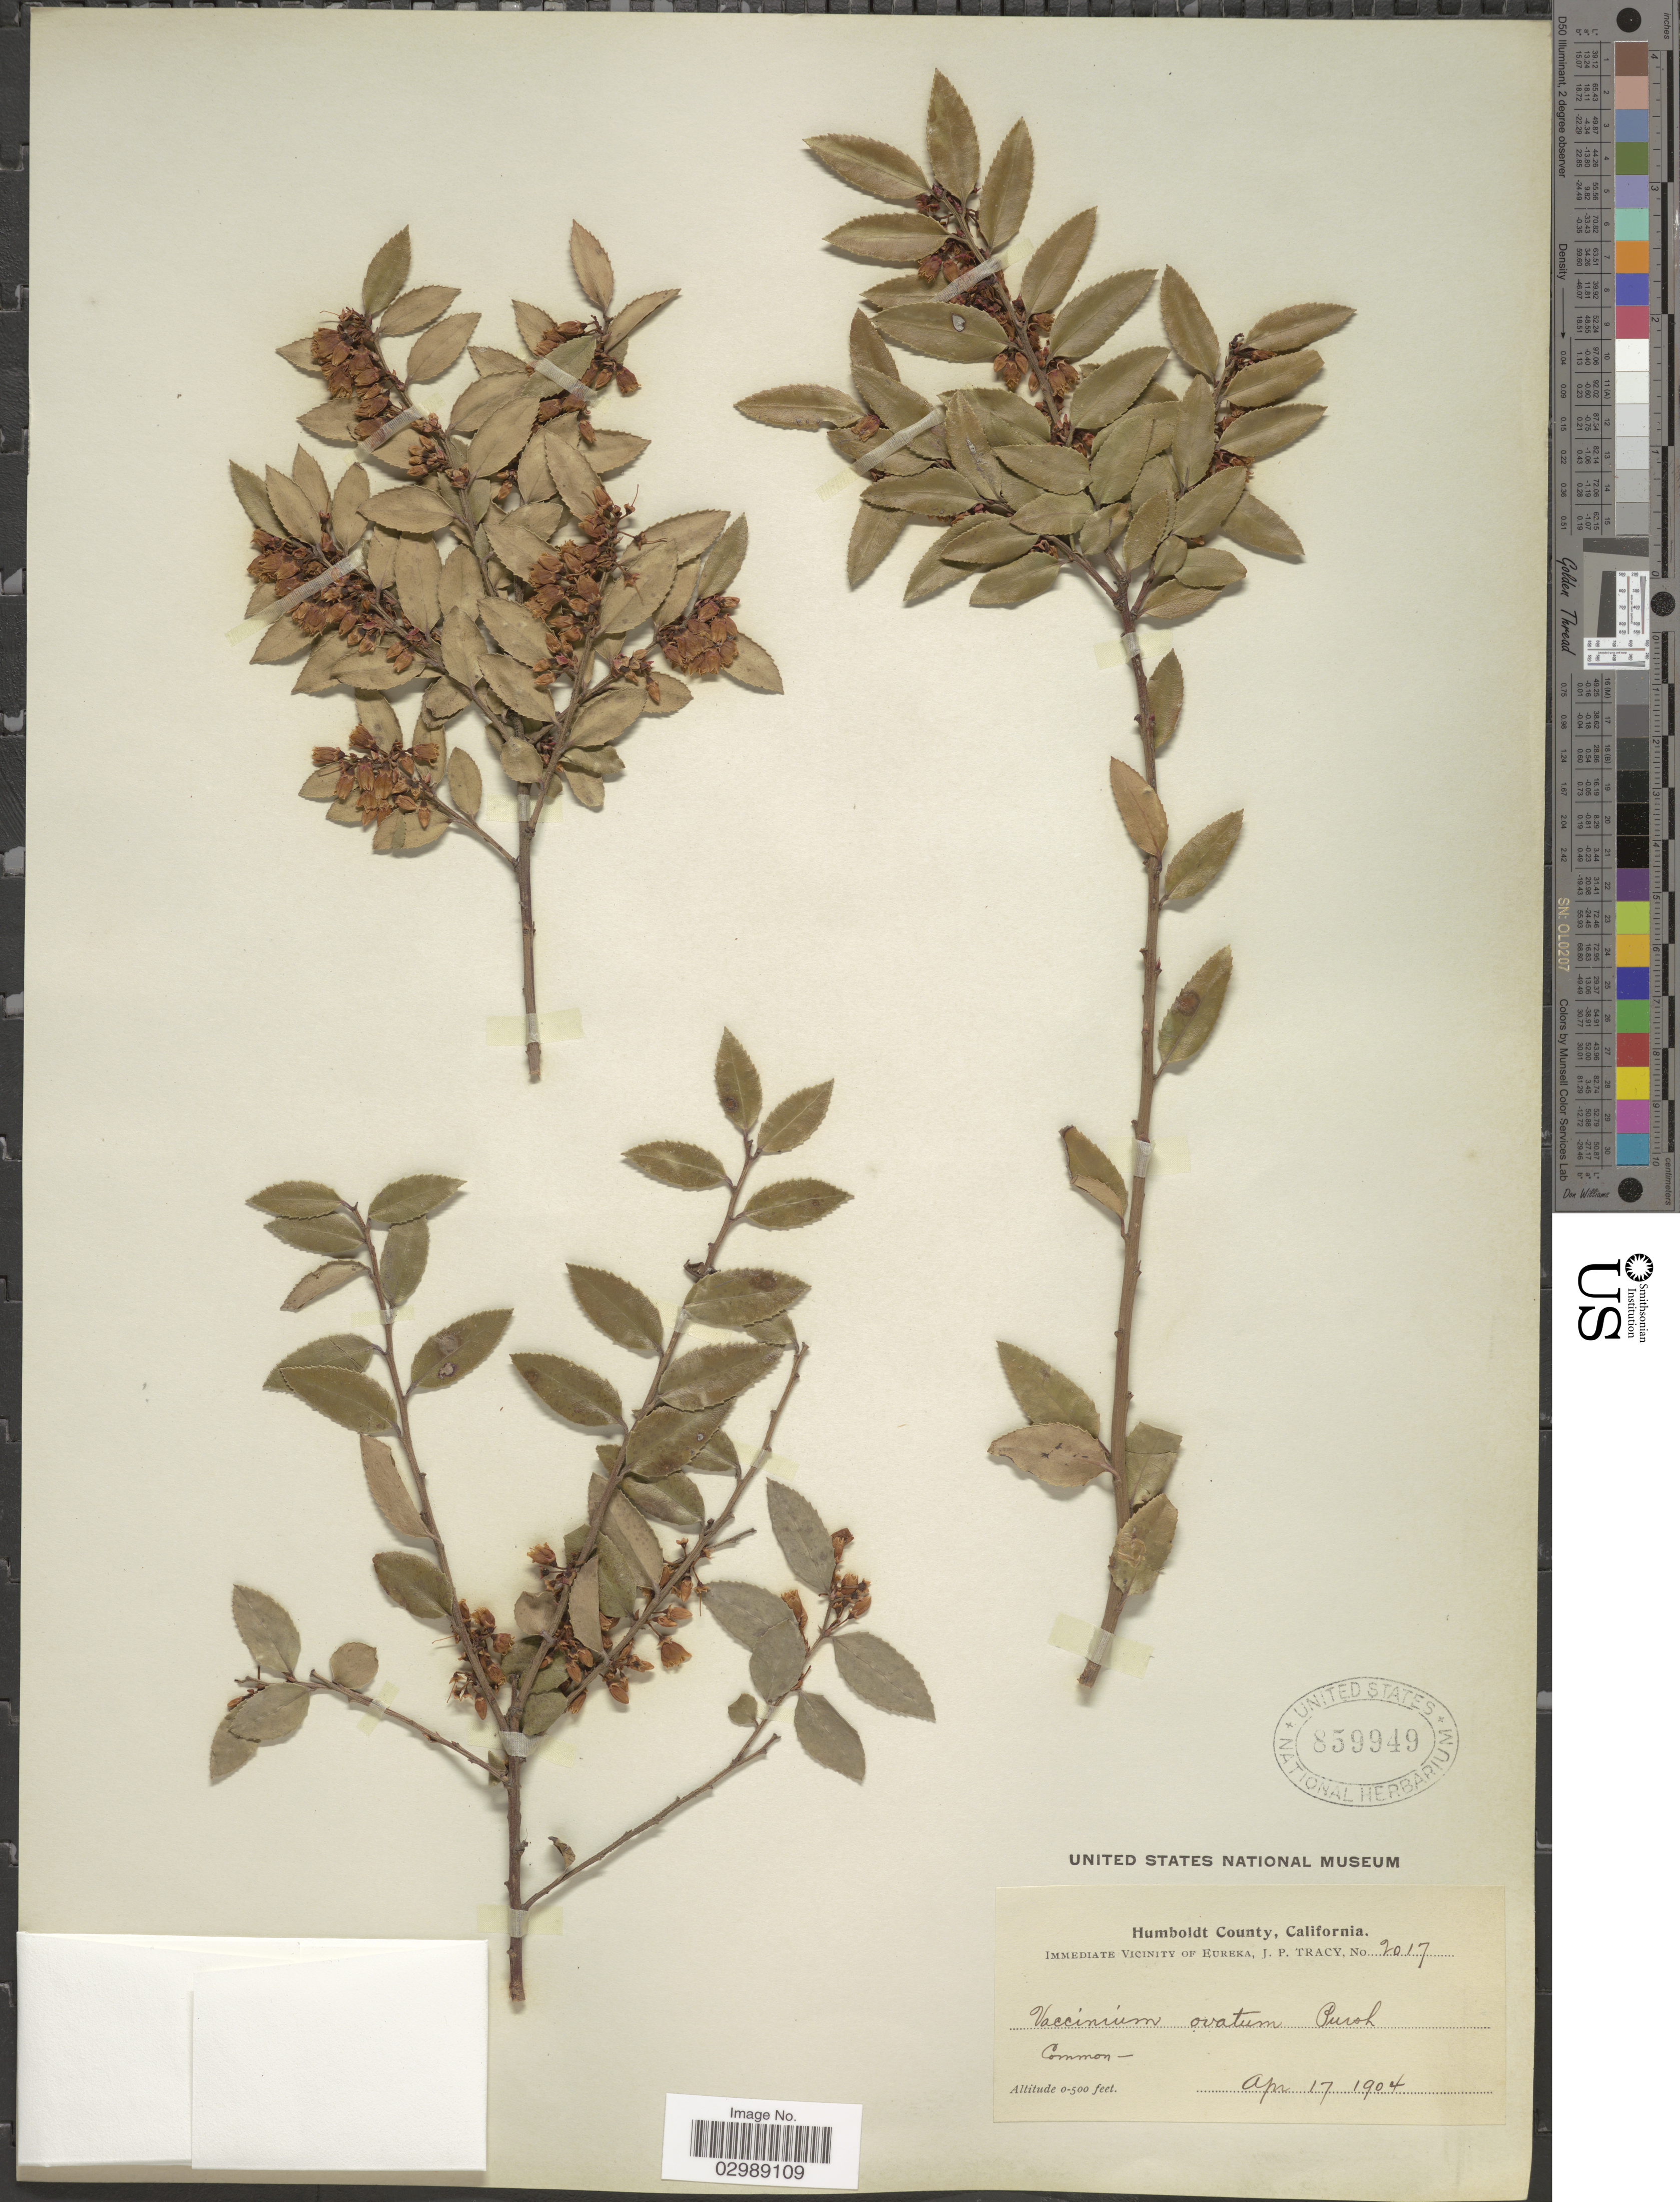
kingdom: Plantae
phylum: Tracheophyta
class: Magnoliopsida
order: Ericales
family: Ericaceae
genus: Vaccinium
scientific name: Vaccinium ovatum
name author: Pursh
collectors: J. Tracy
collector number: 2017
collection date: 1904-04-17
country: United States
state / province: California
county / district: Humboldt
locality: Humboldt County.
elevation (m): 0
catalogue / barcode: US 859949